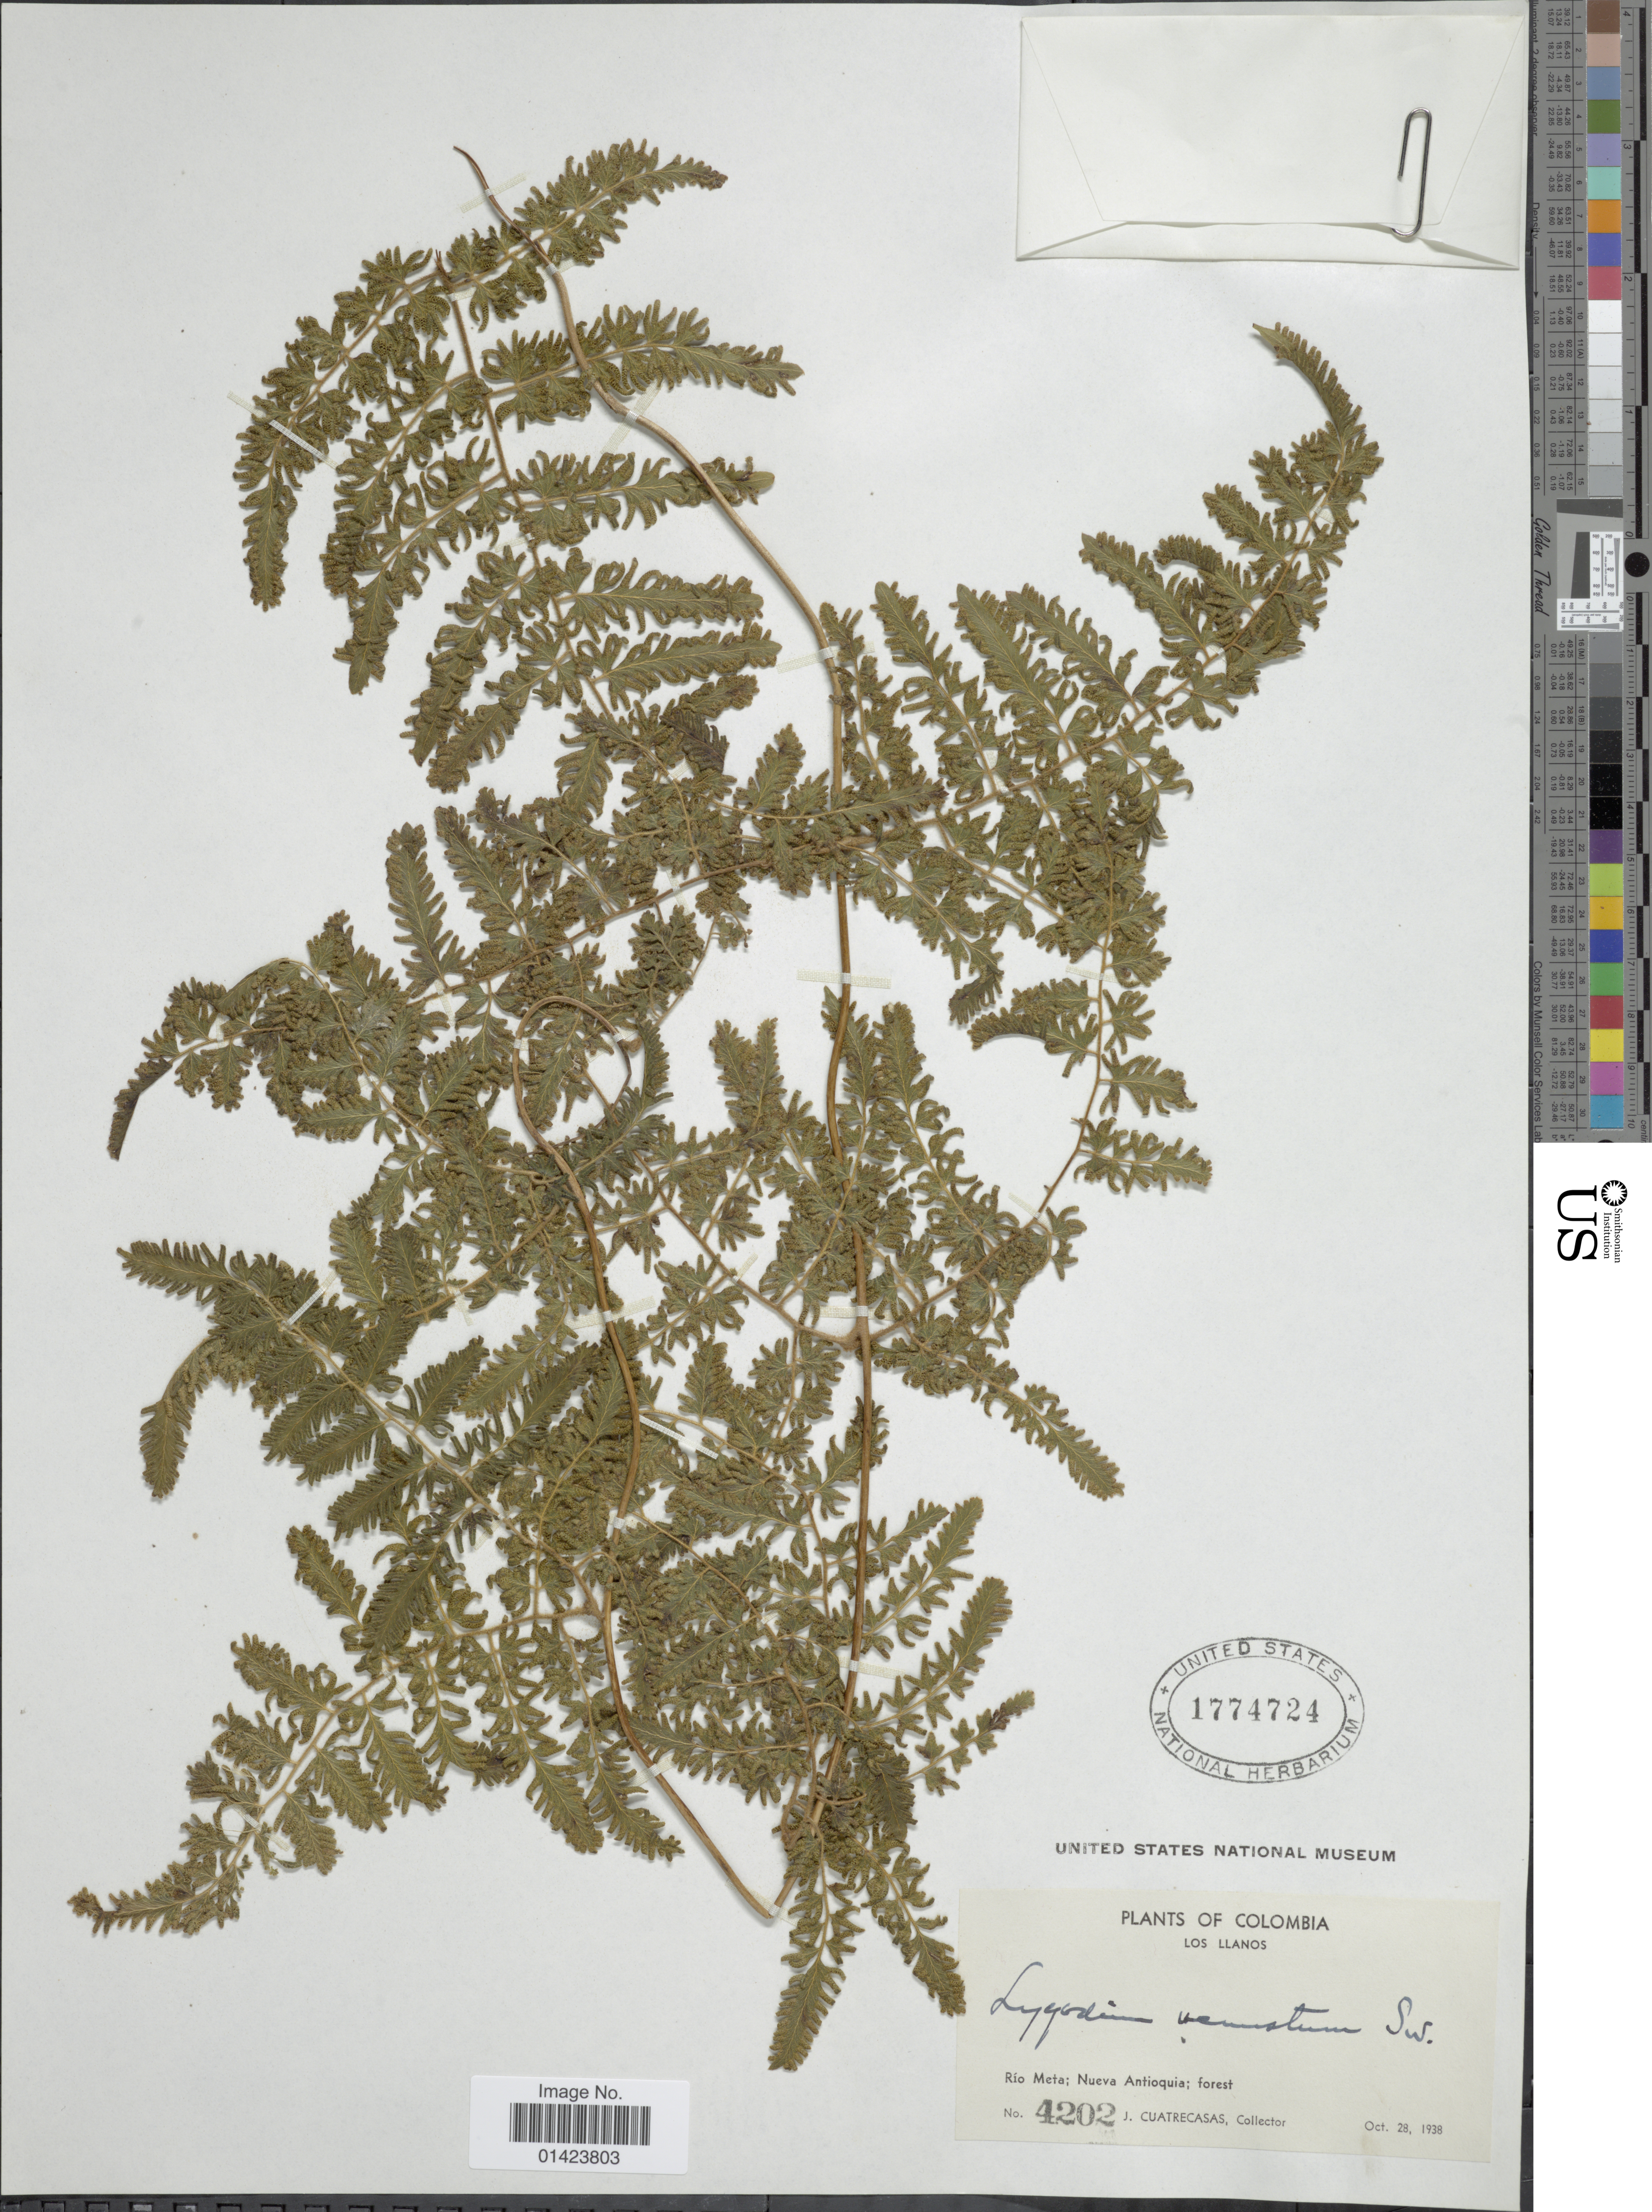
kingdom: Plantae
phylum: Tracheophyta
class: Polypodiopsida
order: Schizaeales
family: Lygodiaceae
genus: Lygodium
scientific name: Lygodium venustum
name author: Sw.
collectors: J. Cuatrecasas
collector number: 4202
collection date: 1938-10-28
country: Colombia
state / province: Meta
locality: Los Llanos, Rio Meta: Nueva Antioquia; forest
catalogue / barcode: US 1774724